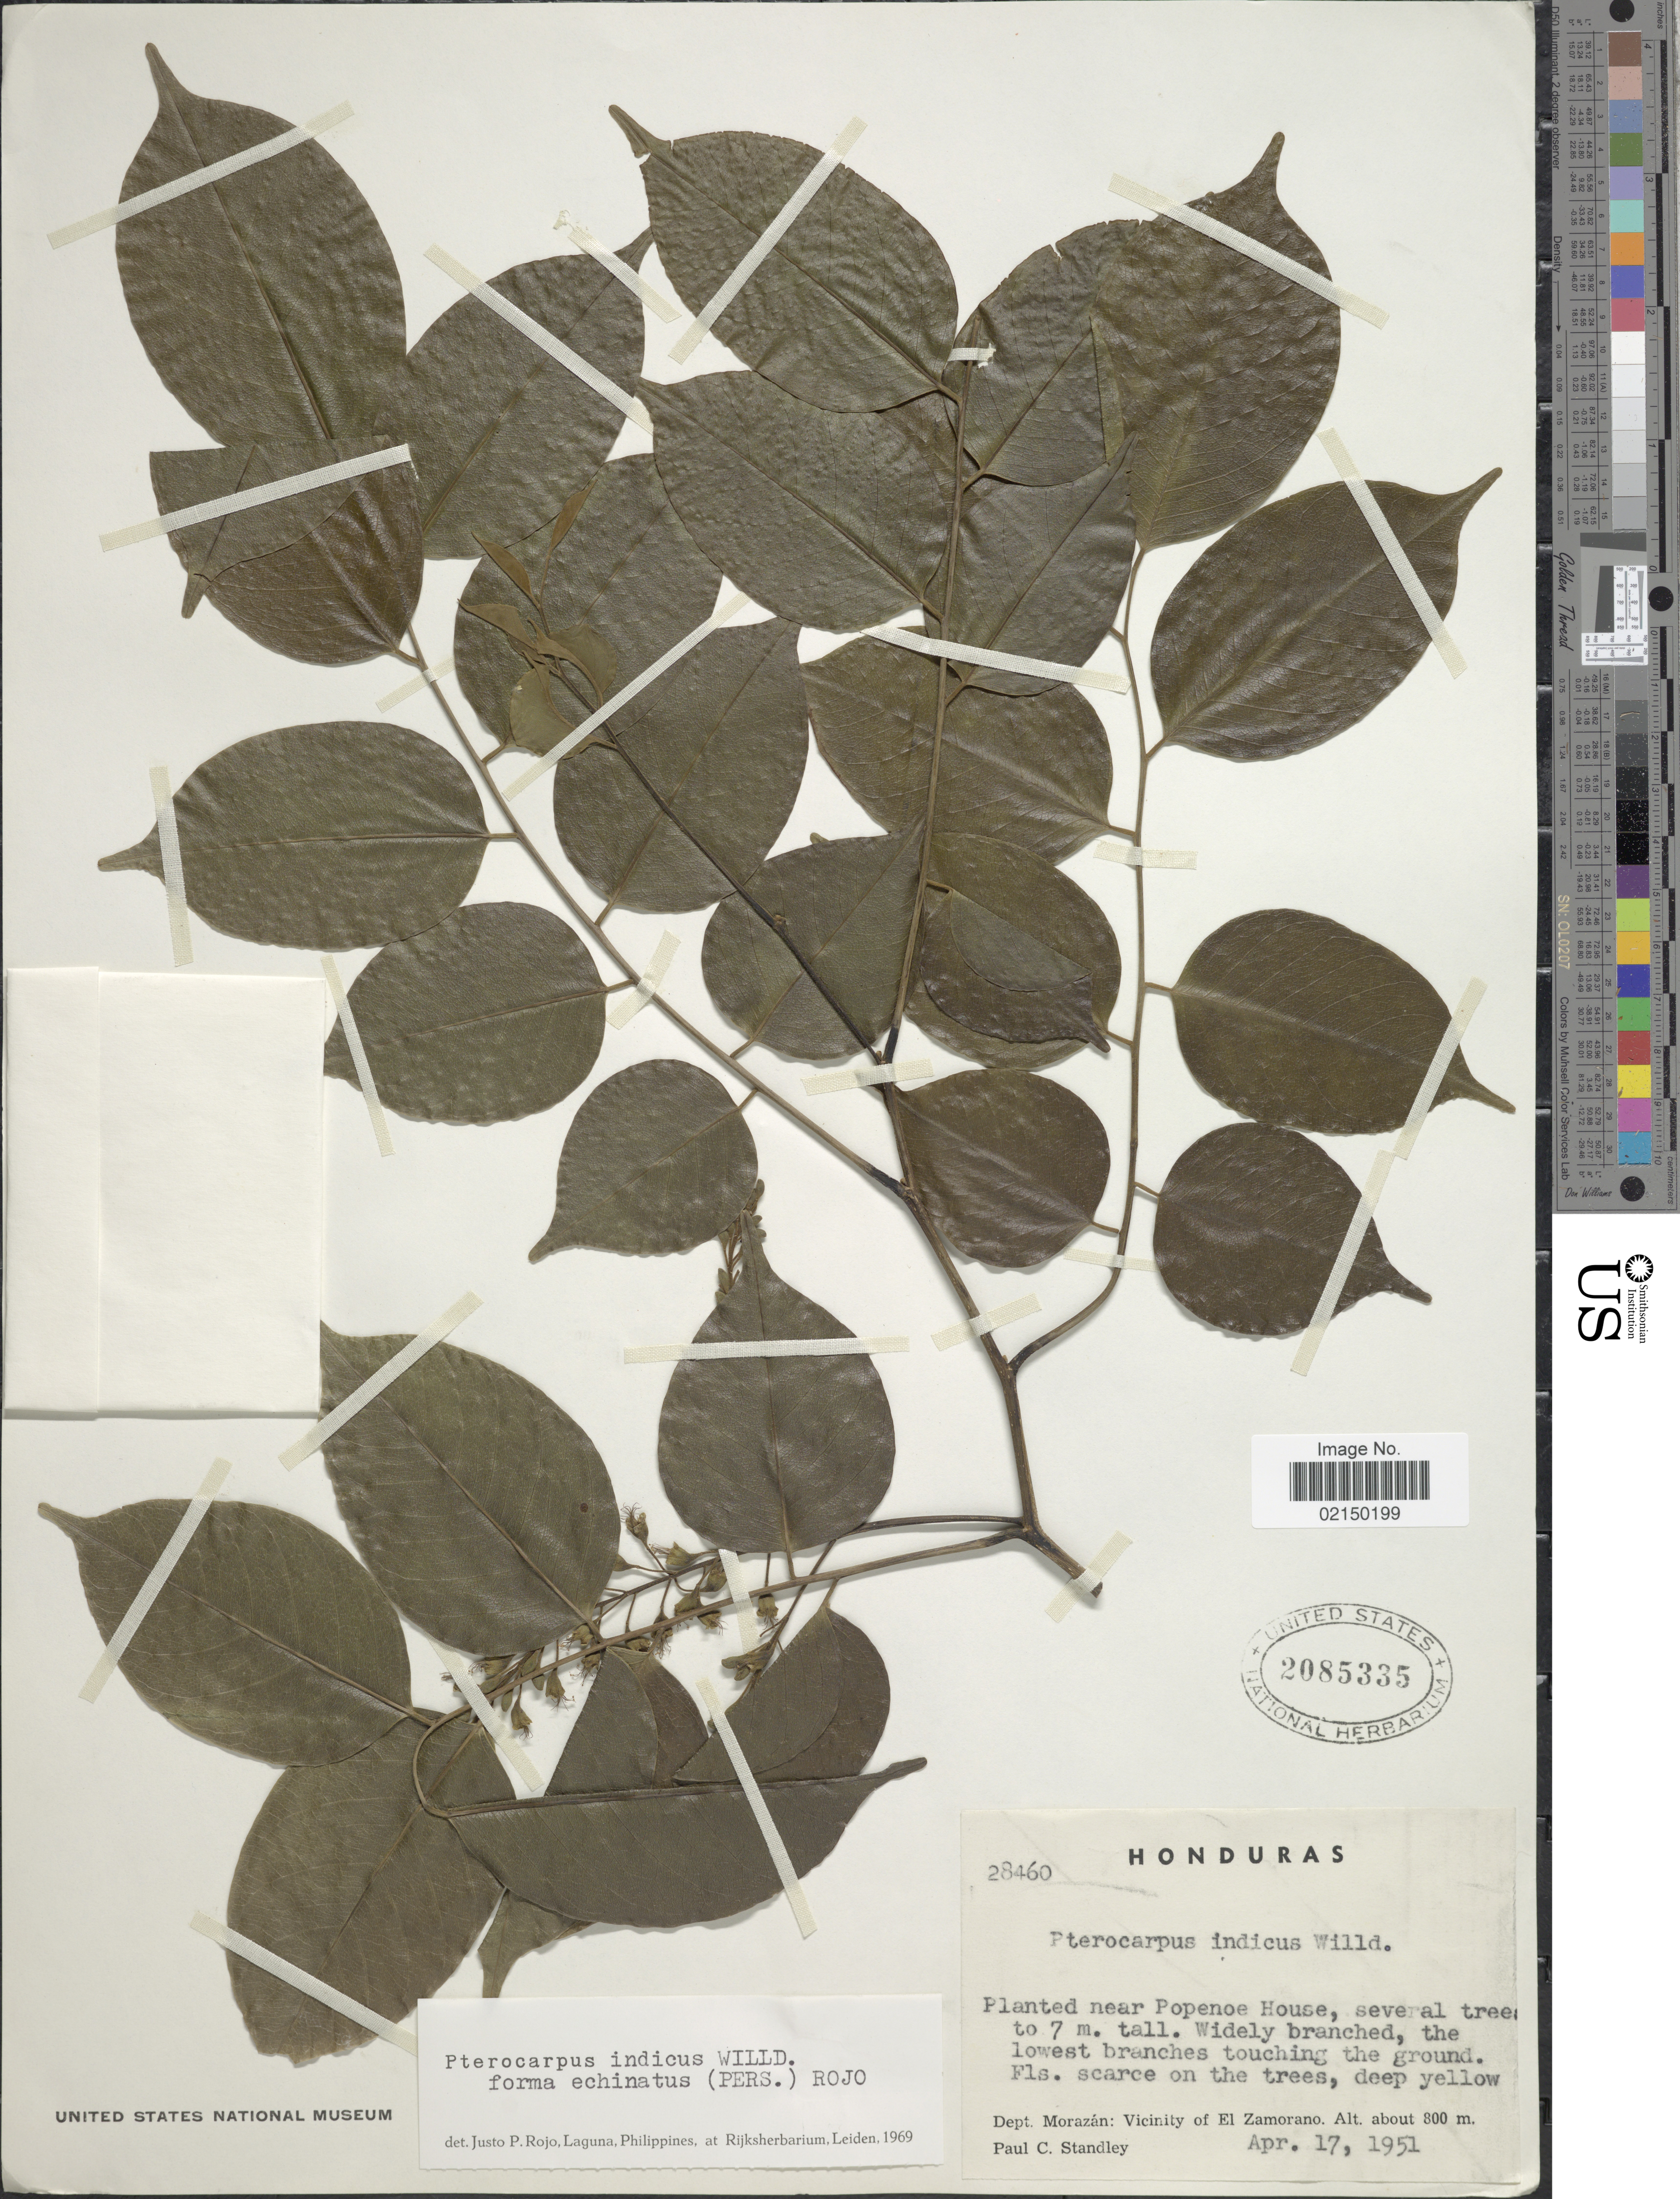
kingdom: Plantae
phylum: Tracheophyta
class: Magnoliopsida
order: Fabales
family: Fabaceae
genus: Pterocarpus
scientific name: Pterocarpus indicus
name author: Willd.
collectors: P. C. Standley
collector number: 28460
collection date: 1951-04-17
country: Honduras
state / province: Fco. Morazán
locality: Dept. Morazan: vicinity of El Zamorano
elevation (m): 800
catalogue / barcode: US 2085335